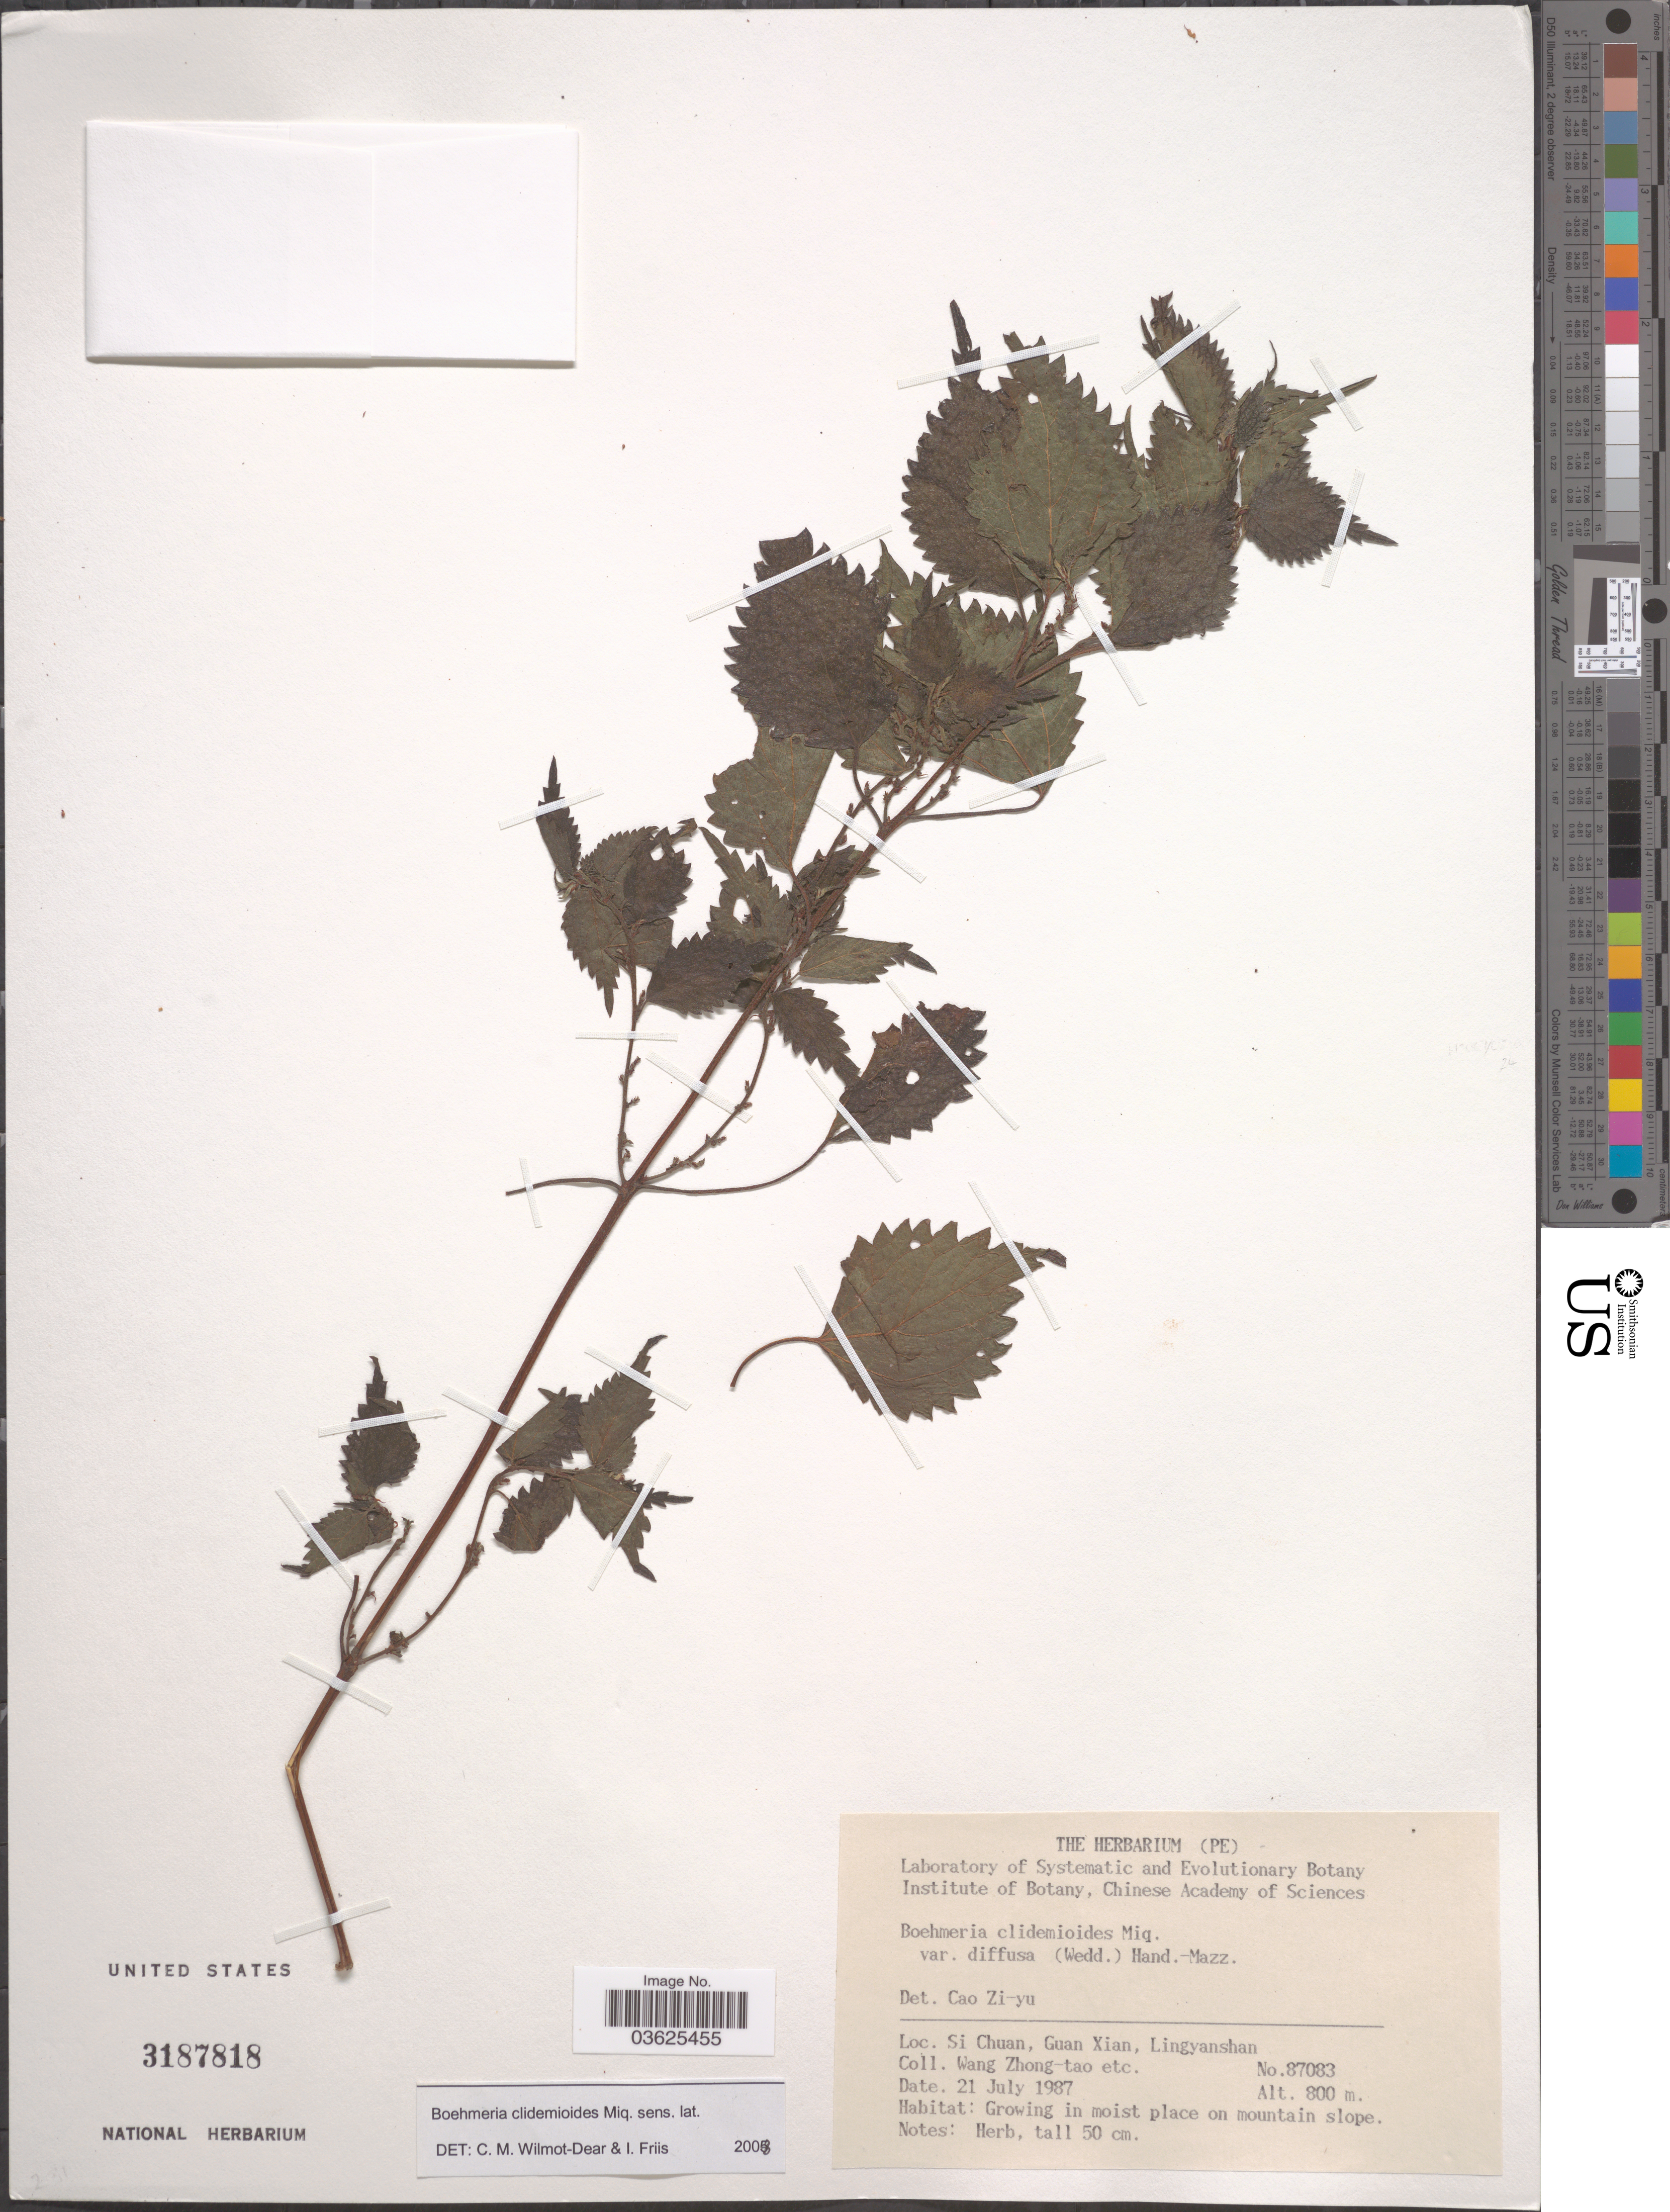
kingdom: Plantae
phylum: Tracheophyta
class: Magnoliopsida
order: Rosales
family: Urticaceae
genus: Boehmeria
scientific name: Boehmeria clidemioides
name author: Miq.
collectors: W. Zhong-Tao & et al.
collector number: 87083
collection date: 1987-07-21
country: China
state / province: Sichuan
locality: Guan Xian, Lingyanshan.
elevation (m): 800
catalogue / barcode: US 3187818